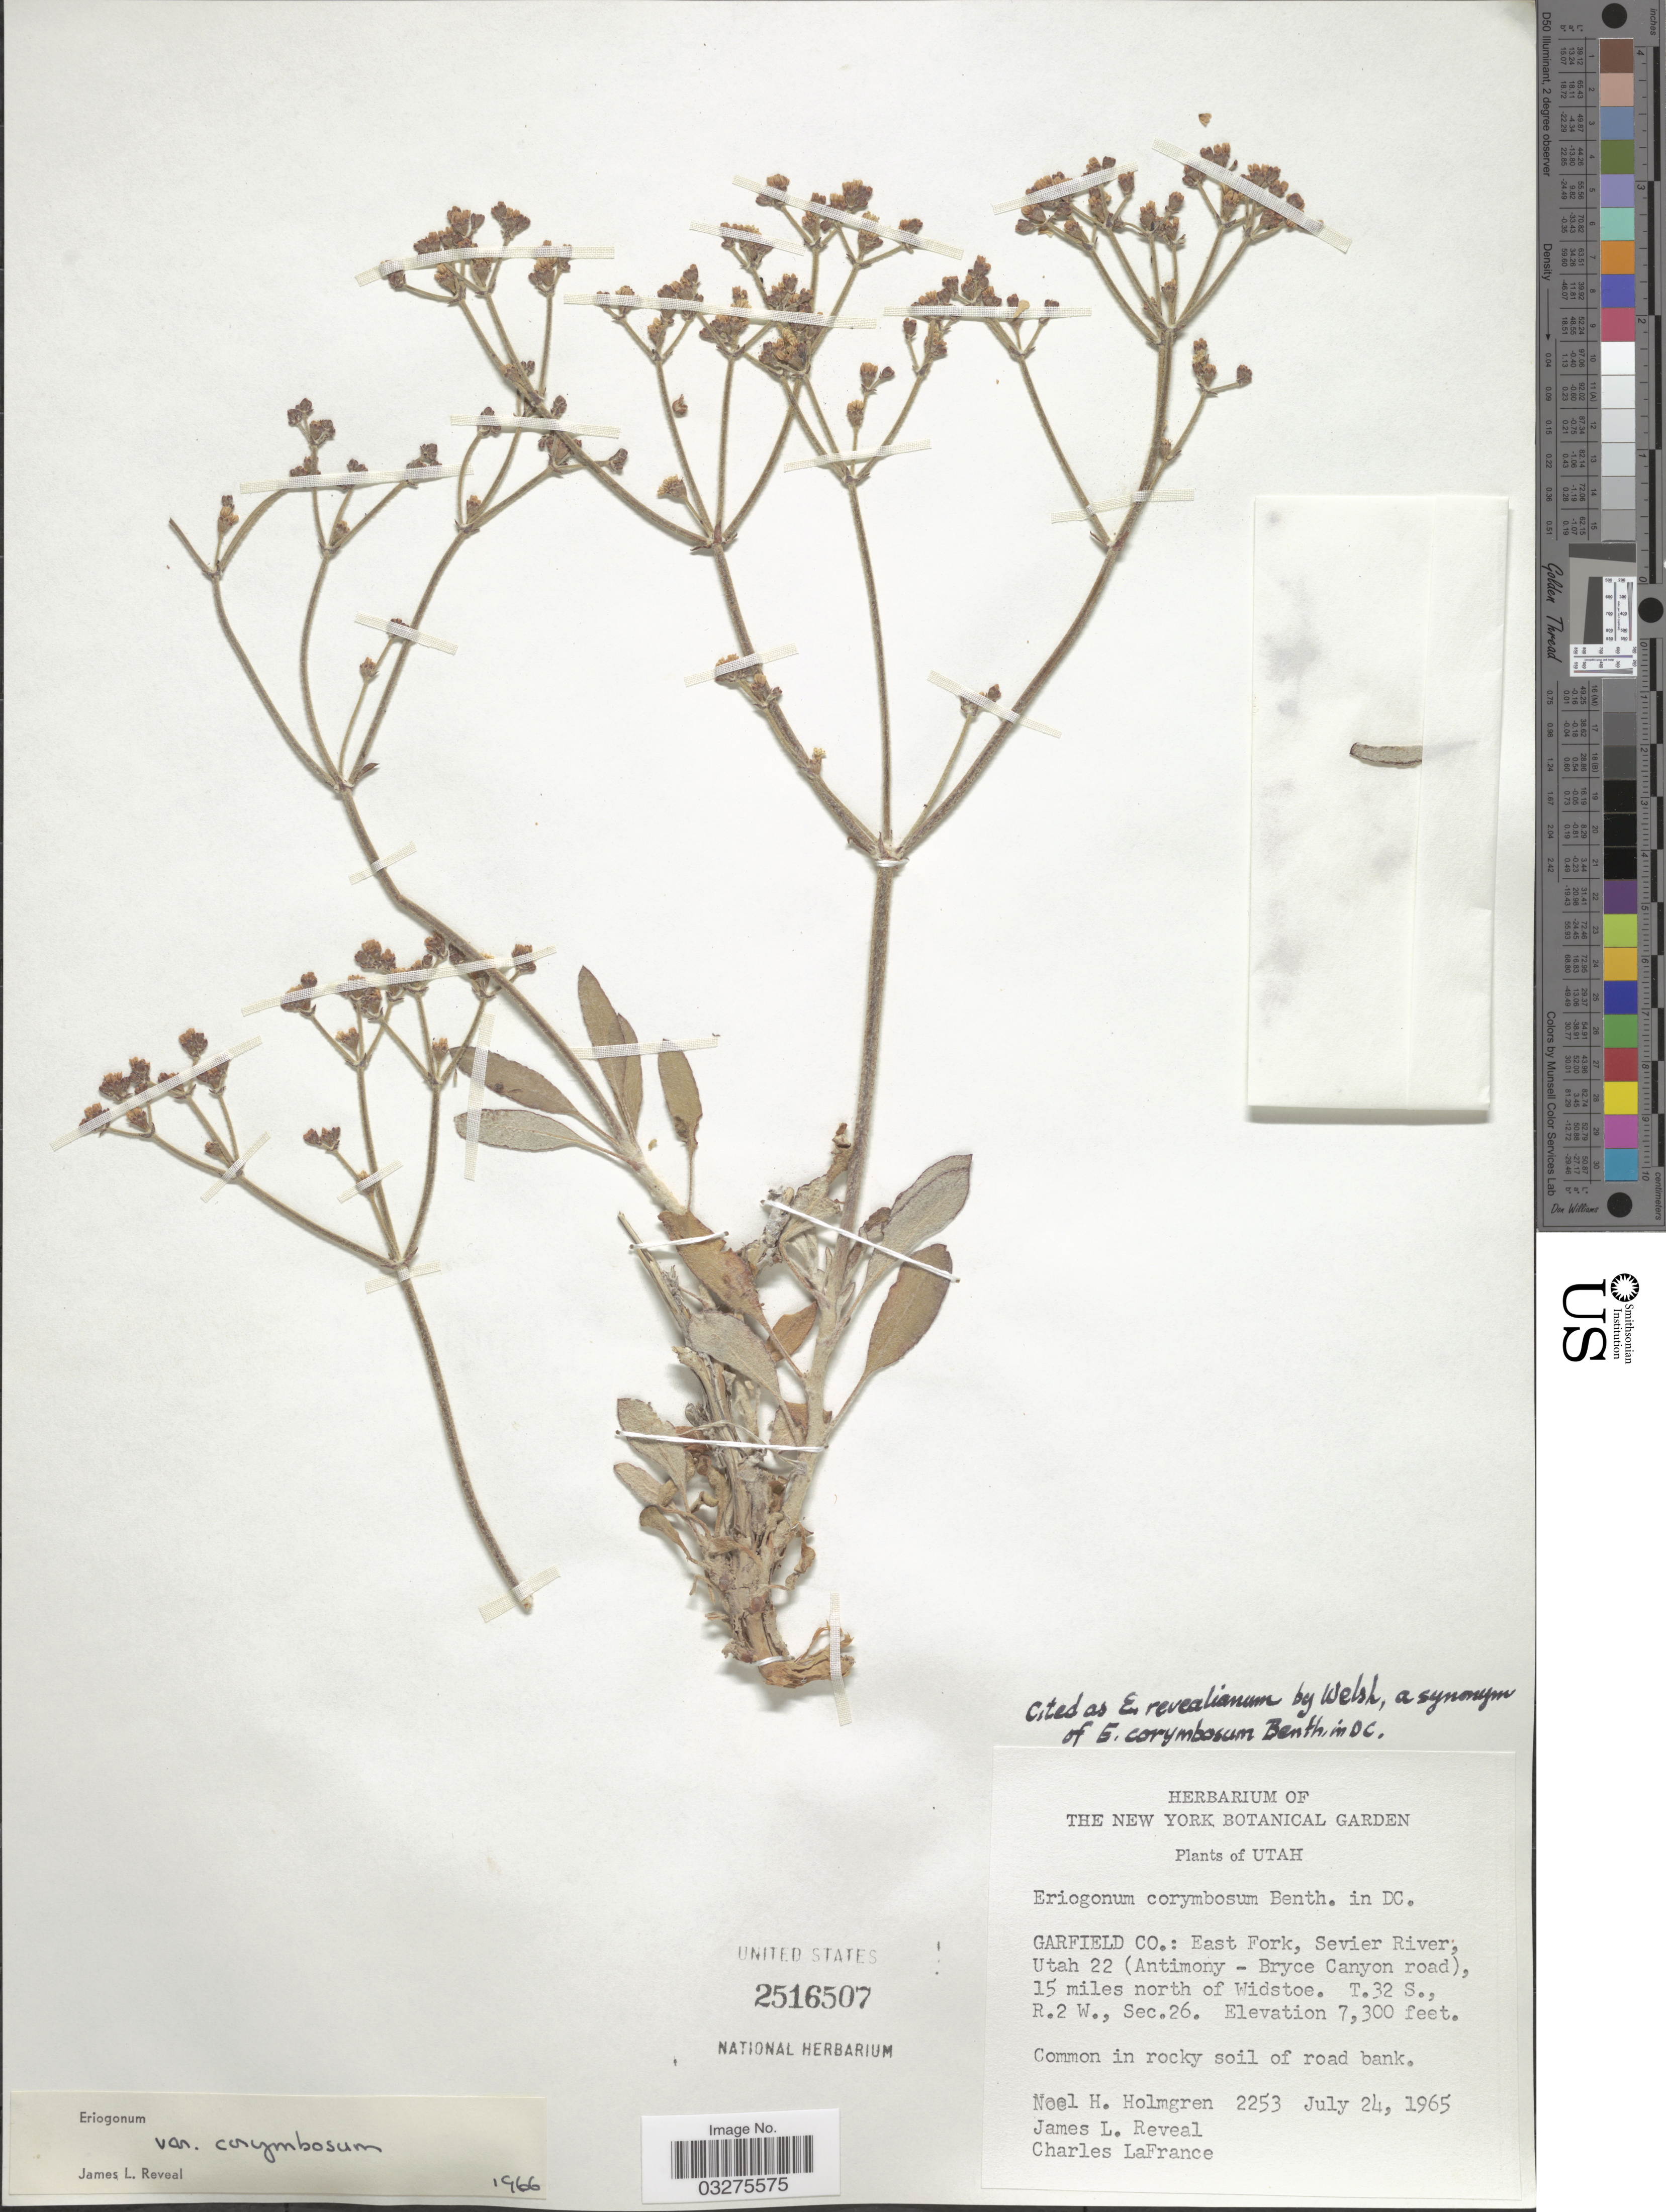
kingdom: Plantae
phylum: Tracheophyta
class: Magnoliopsida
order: Caryophyllales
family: Polygonaceae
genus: Eriogonum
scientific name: Eriogonum corymbosum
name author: Benth.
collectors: N. H. Holmgren, J. L. Reveal & C. LaFrance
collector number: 2253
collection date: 1965-07-24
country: United States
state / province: Utah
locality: Garfield Co.: East Fork, Sevier River, Utah 22 (Antimony - Bryce Canyon road), 15 miles north of Widstoe. T.32 S., R. 2 W., Sec. 26.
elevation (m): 2225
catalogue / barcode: US 2516507